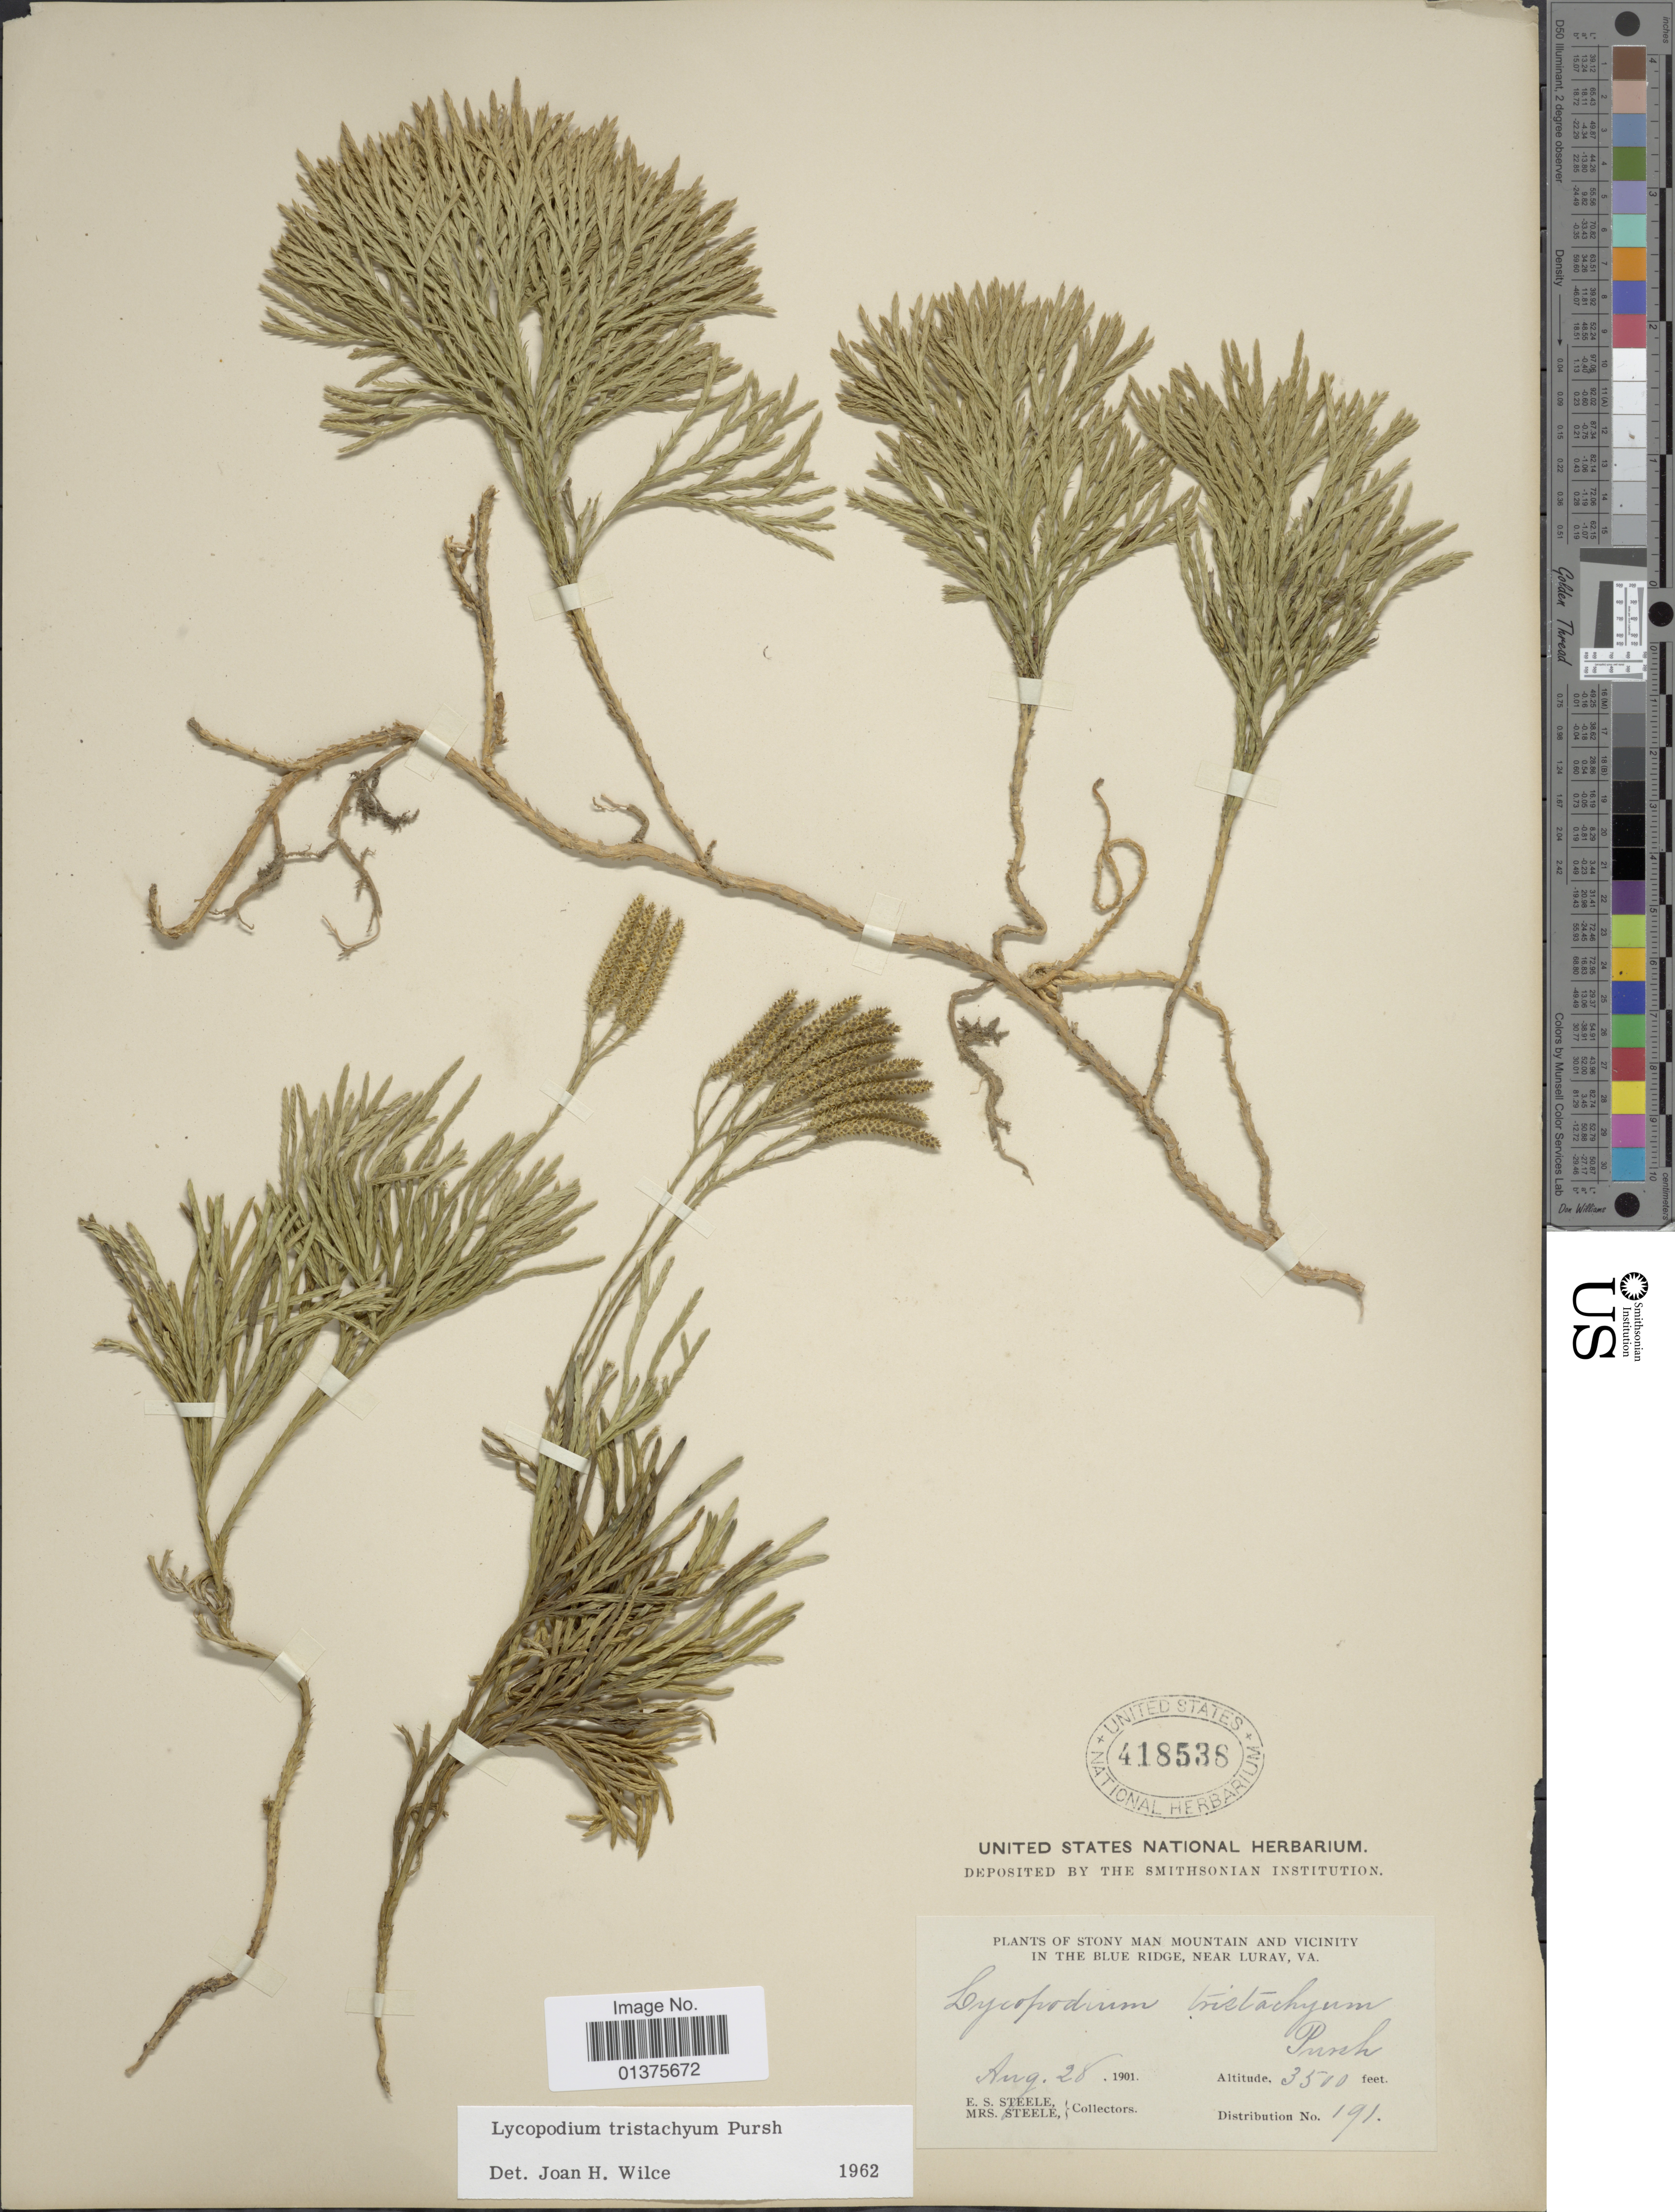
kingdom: Plantae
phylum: Tracheophyta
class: Lycopodiopsida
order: Lycopodiales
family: Lycopodiaceae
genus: Diphasiastrum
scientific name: Diphasiastrum tristachyum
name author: (Pursh) Holub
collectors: E. Steele & Mrs. E. S. Steele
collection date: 1901-08-28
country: United States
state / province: Virginia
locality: Stony Man mountain and vicinity in the Blue Ridge, near Luray.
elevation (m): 1067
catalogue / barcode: US 418538